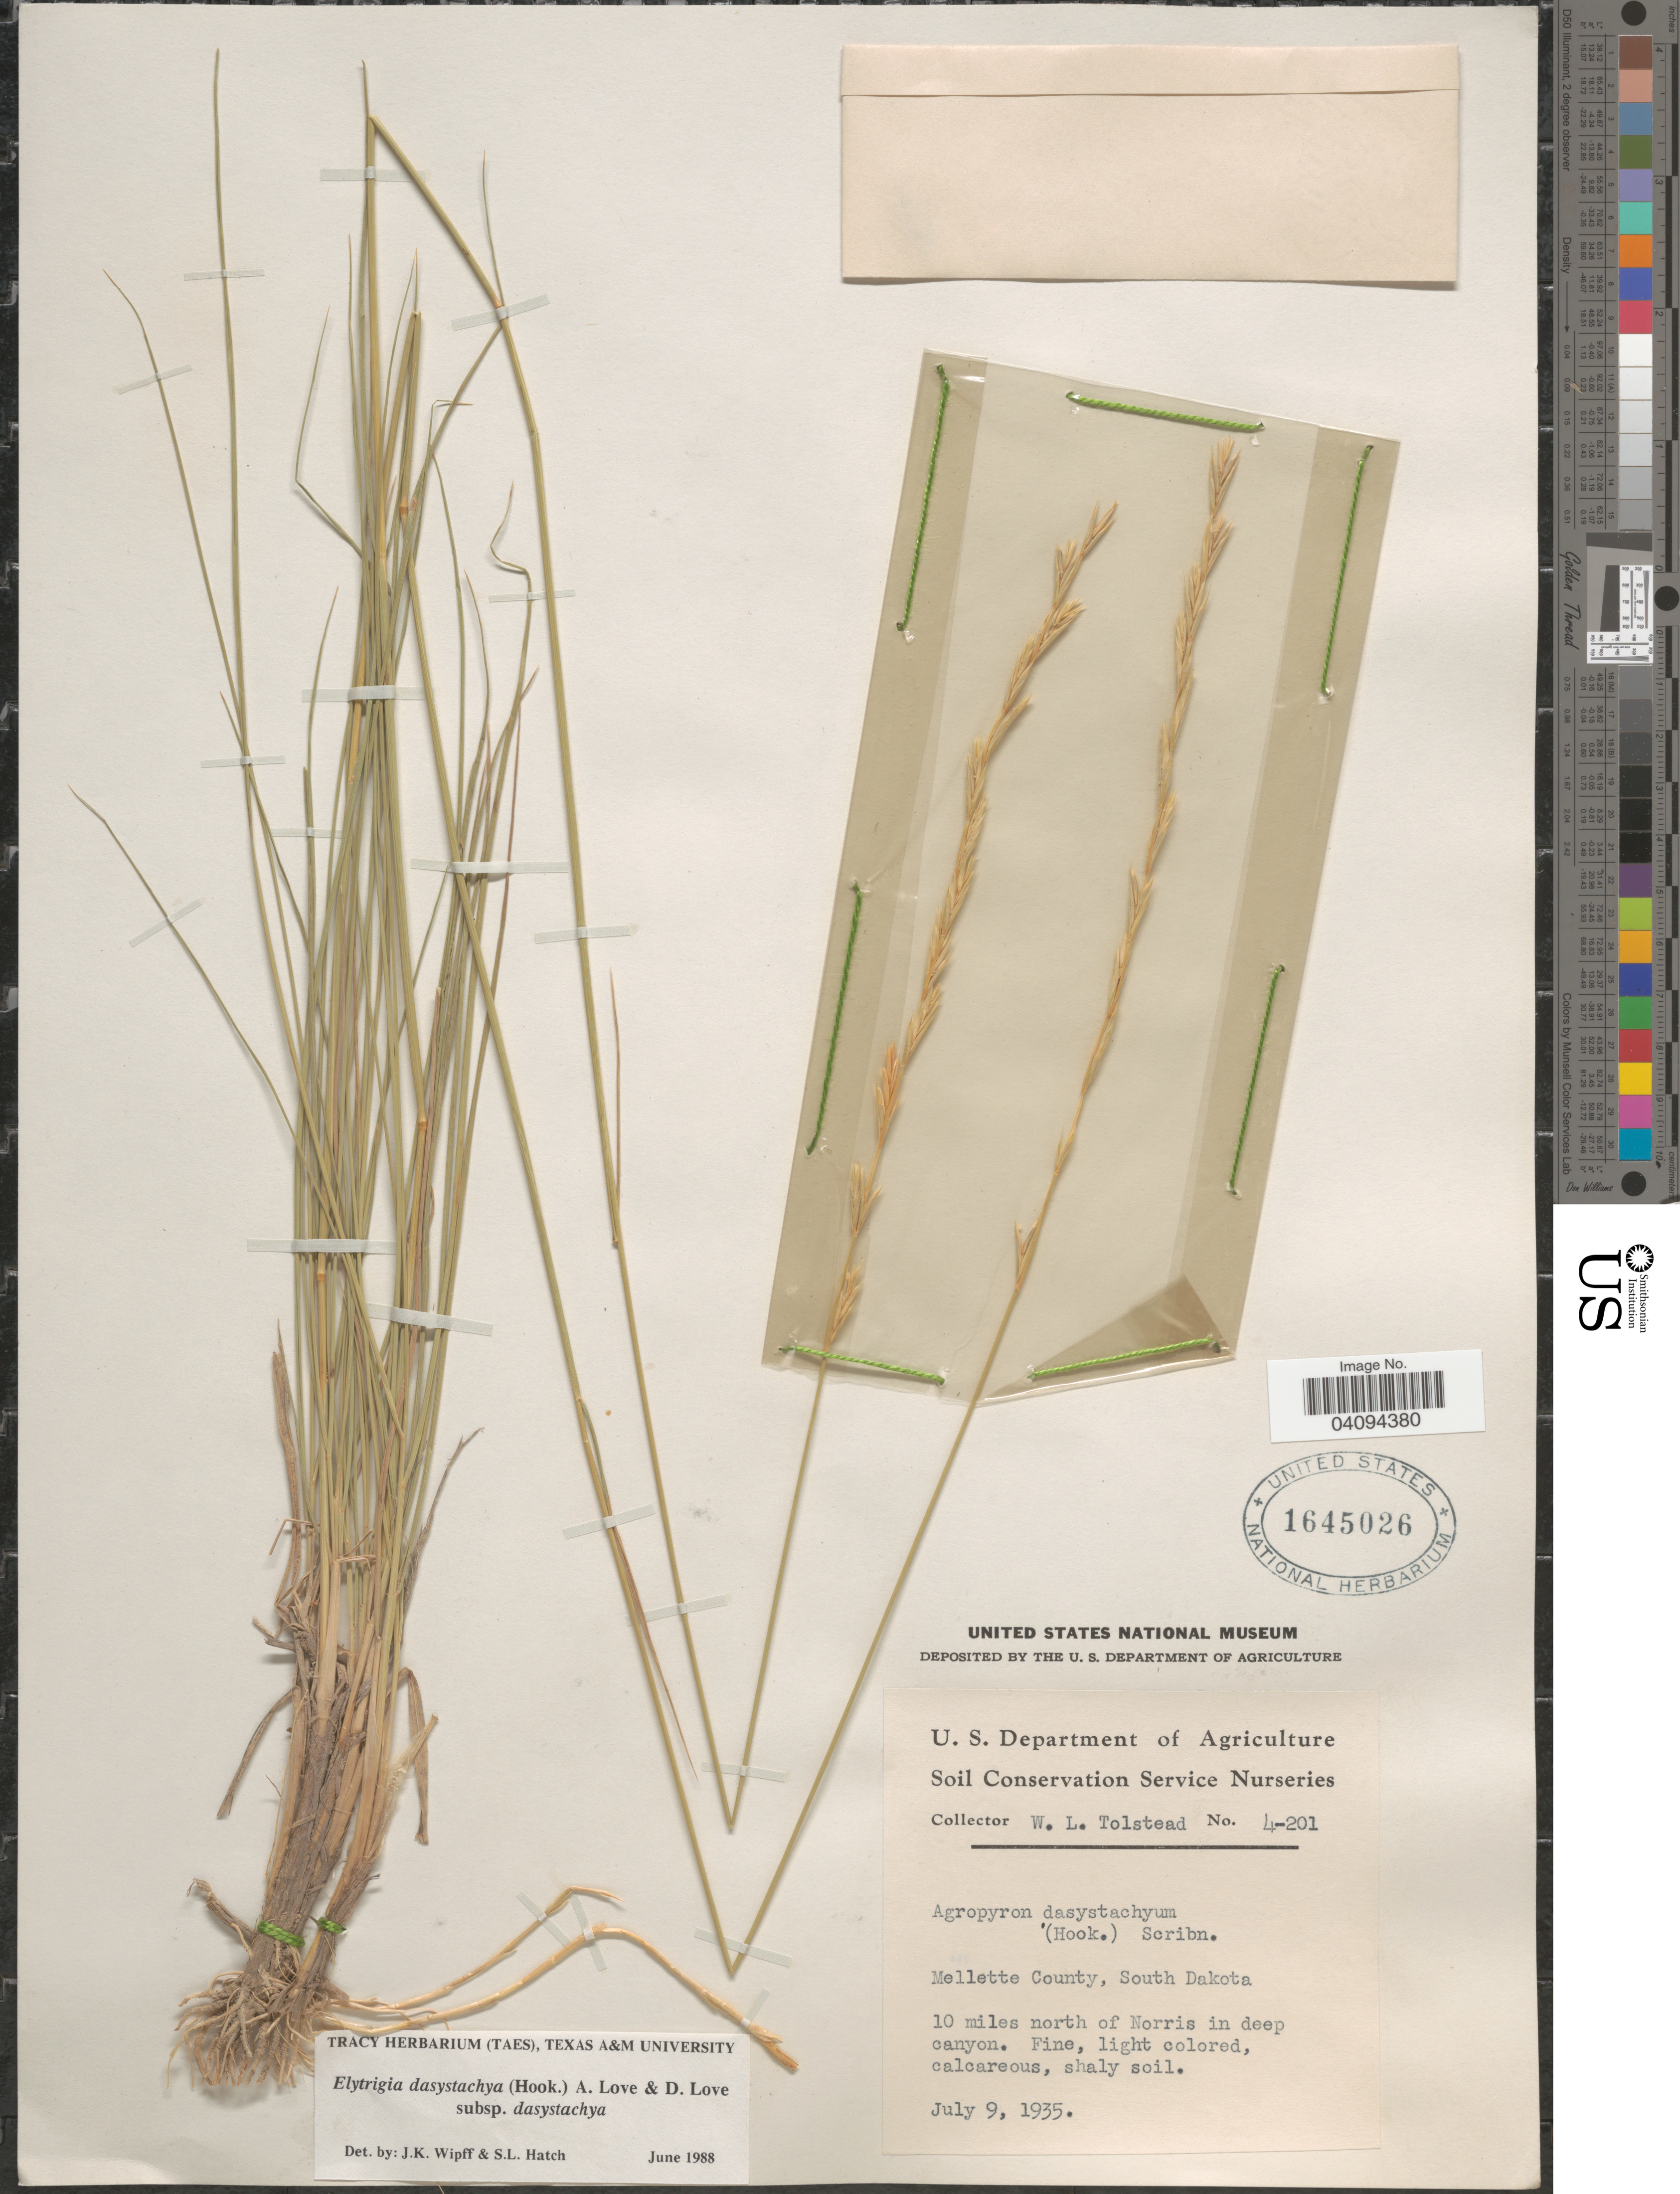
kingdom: Plantae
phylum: Tracheophyta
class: Liliopsida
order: Poales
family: Poaceae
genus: Elymus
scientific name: Elymus lanceolatus subsp. lanceolatus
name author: (Scribn. & J.G. Sm.) Gould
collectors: W. Tolstead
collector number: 4+201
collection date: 1935-07-09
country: United States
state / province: South Dakota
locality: Soil Conservation Service Nurseries. Mellette County. 10 miles north of Norris in deep canyon.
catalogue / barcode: US 1645026